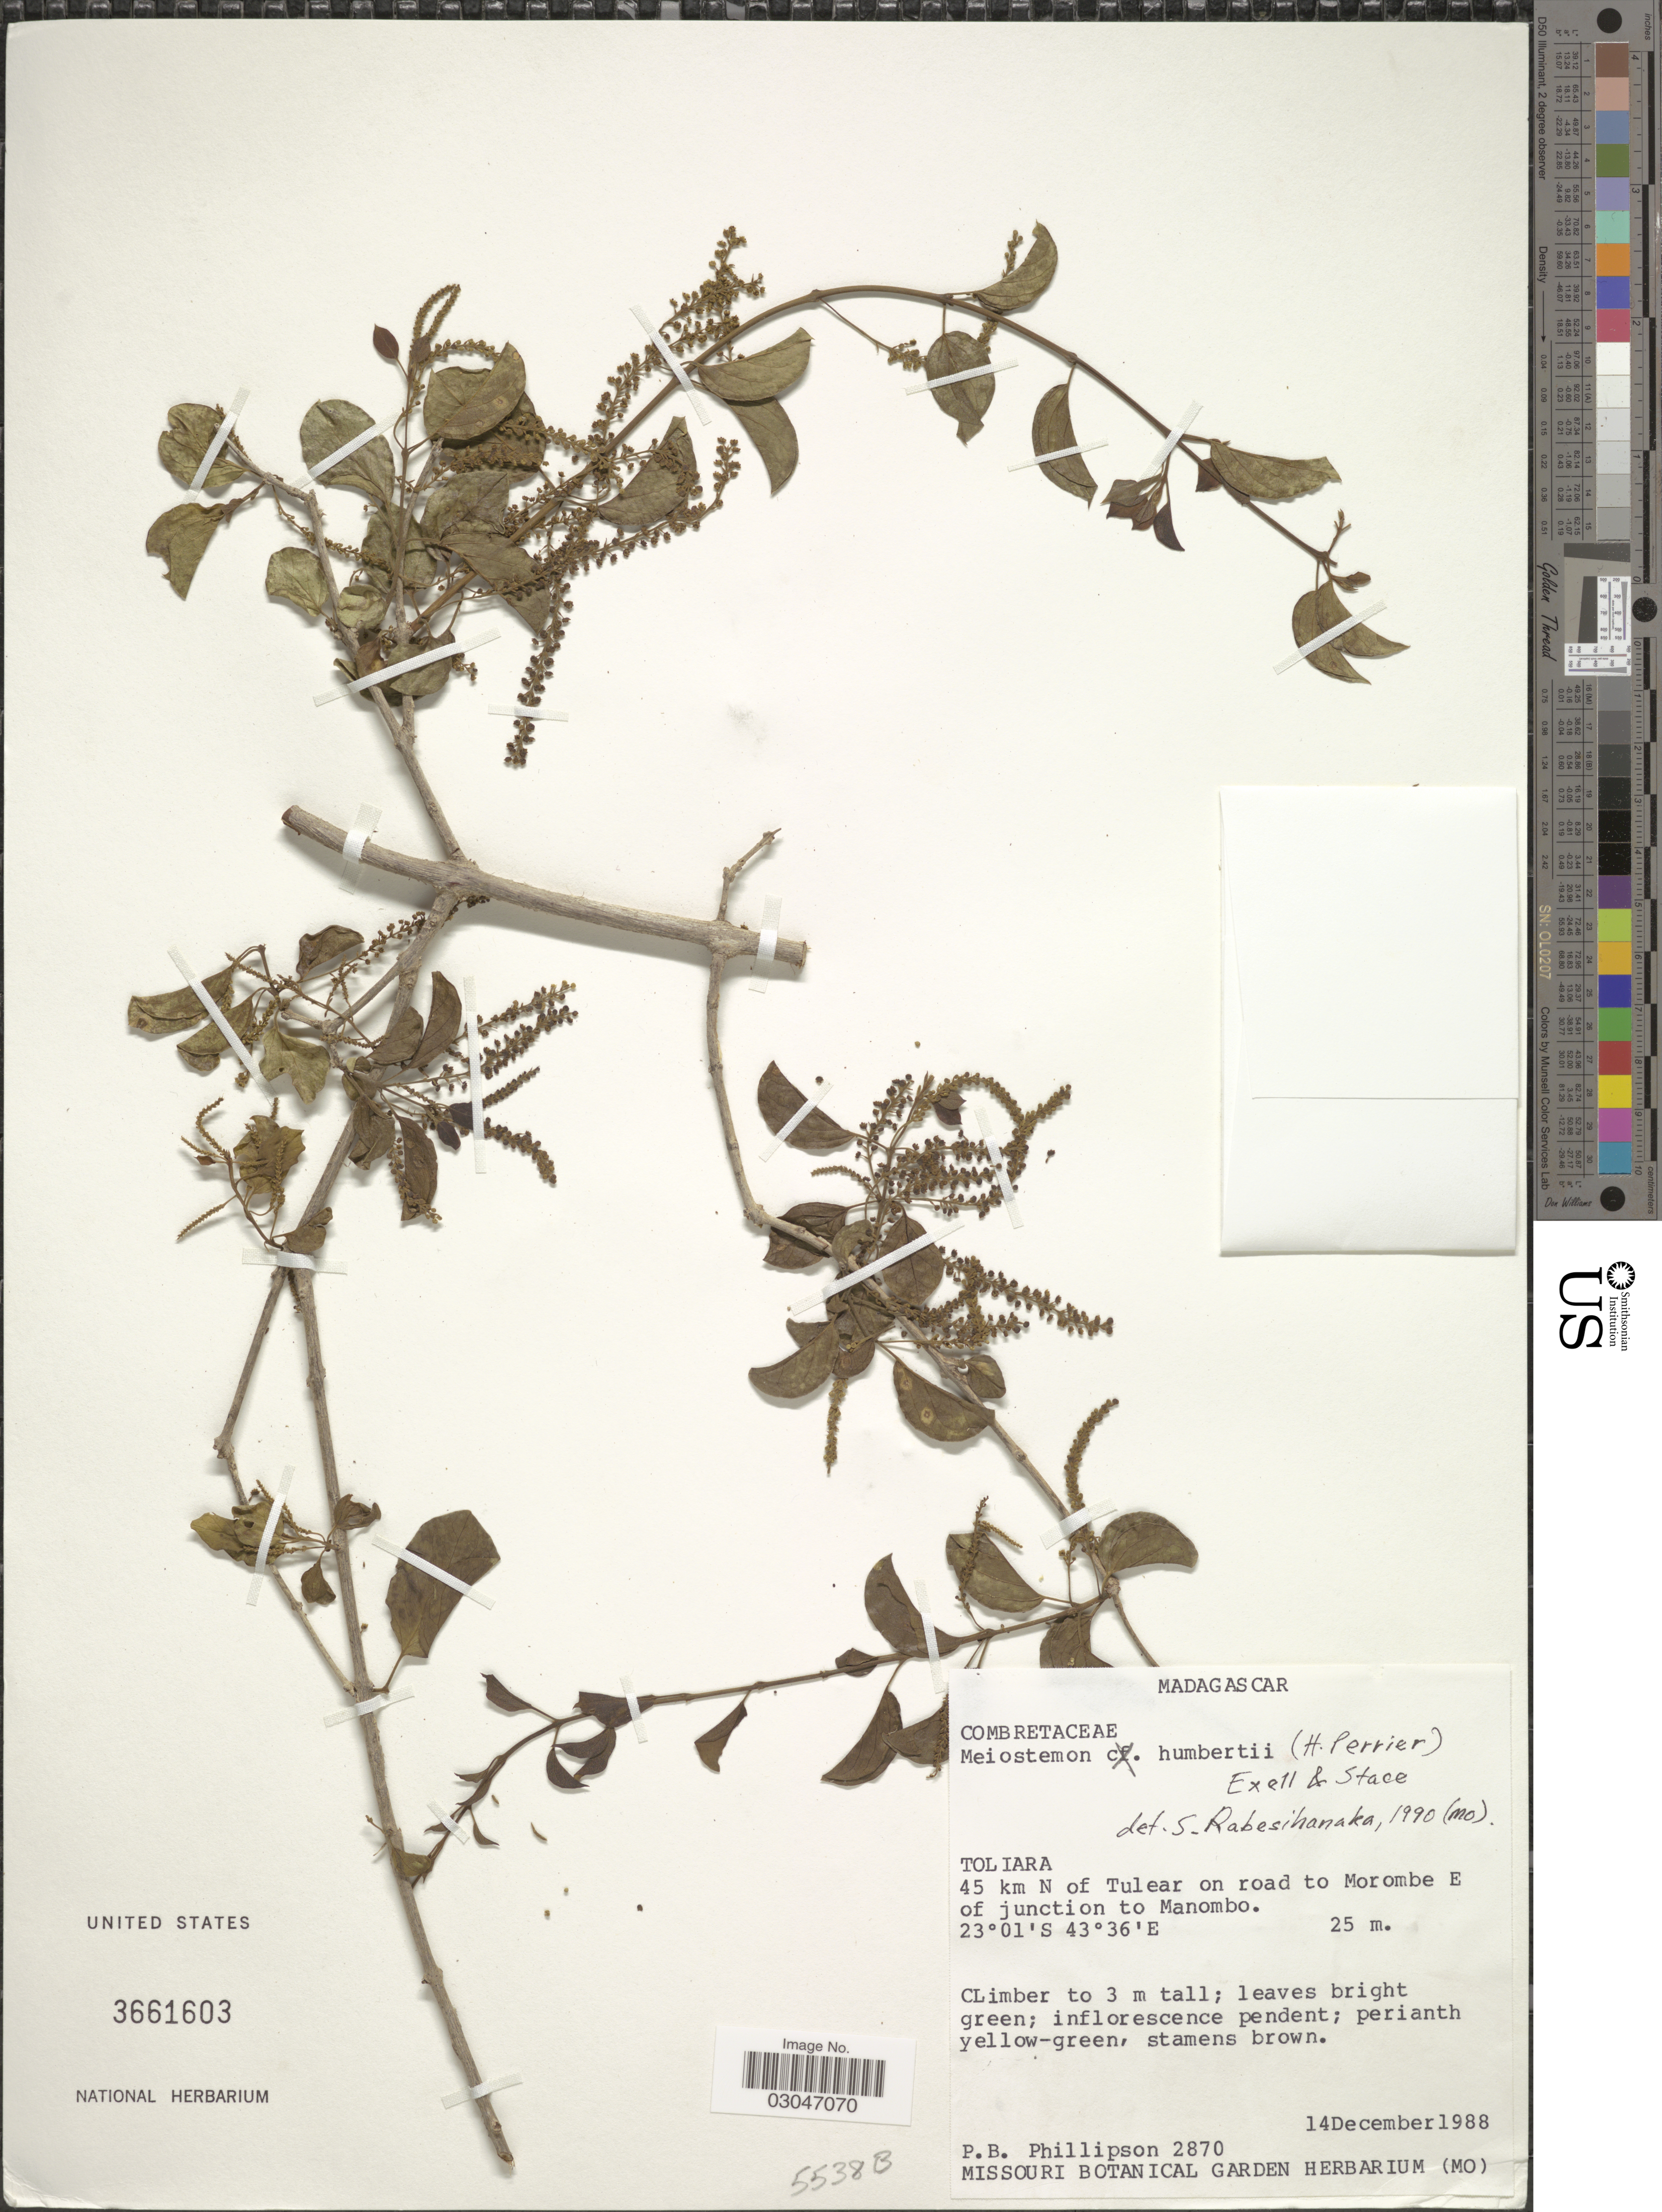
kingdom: Plantae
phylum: Tracheophyta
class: Magnoliopsida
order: Myrtales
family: Combretaceae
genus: Combretum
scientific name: Combretum humbertii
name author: H. Perrier ex O. Maurin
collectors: P. B. Phillipson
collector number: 2870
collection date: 1988-12-14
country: Madagascar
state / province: Atsimo-Andrefana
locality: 45 km N of Tulear on road to Morombe E of junction to Manombo.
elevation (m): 25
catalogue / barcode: US 3661603